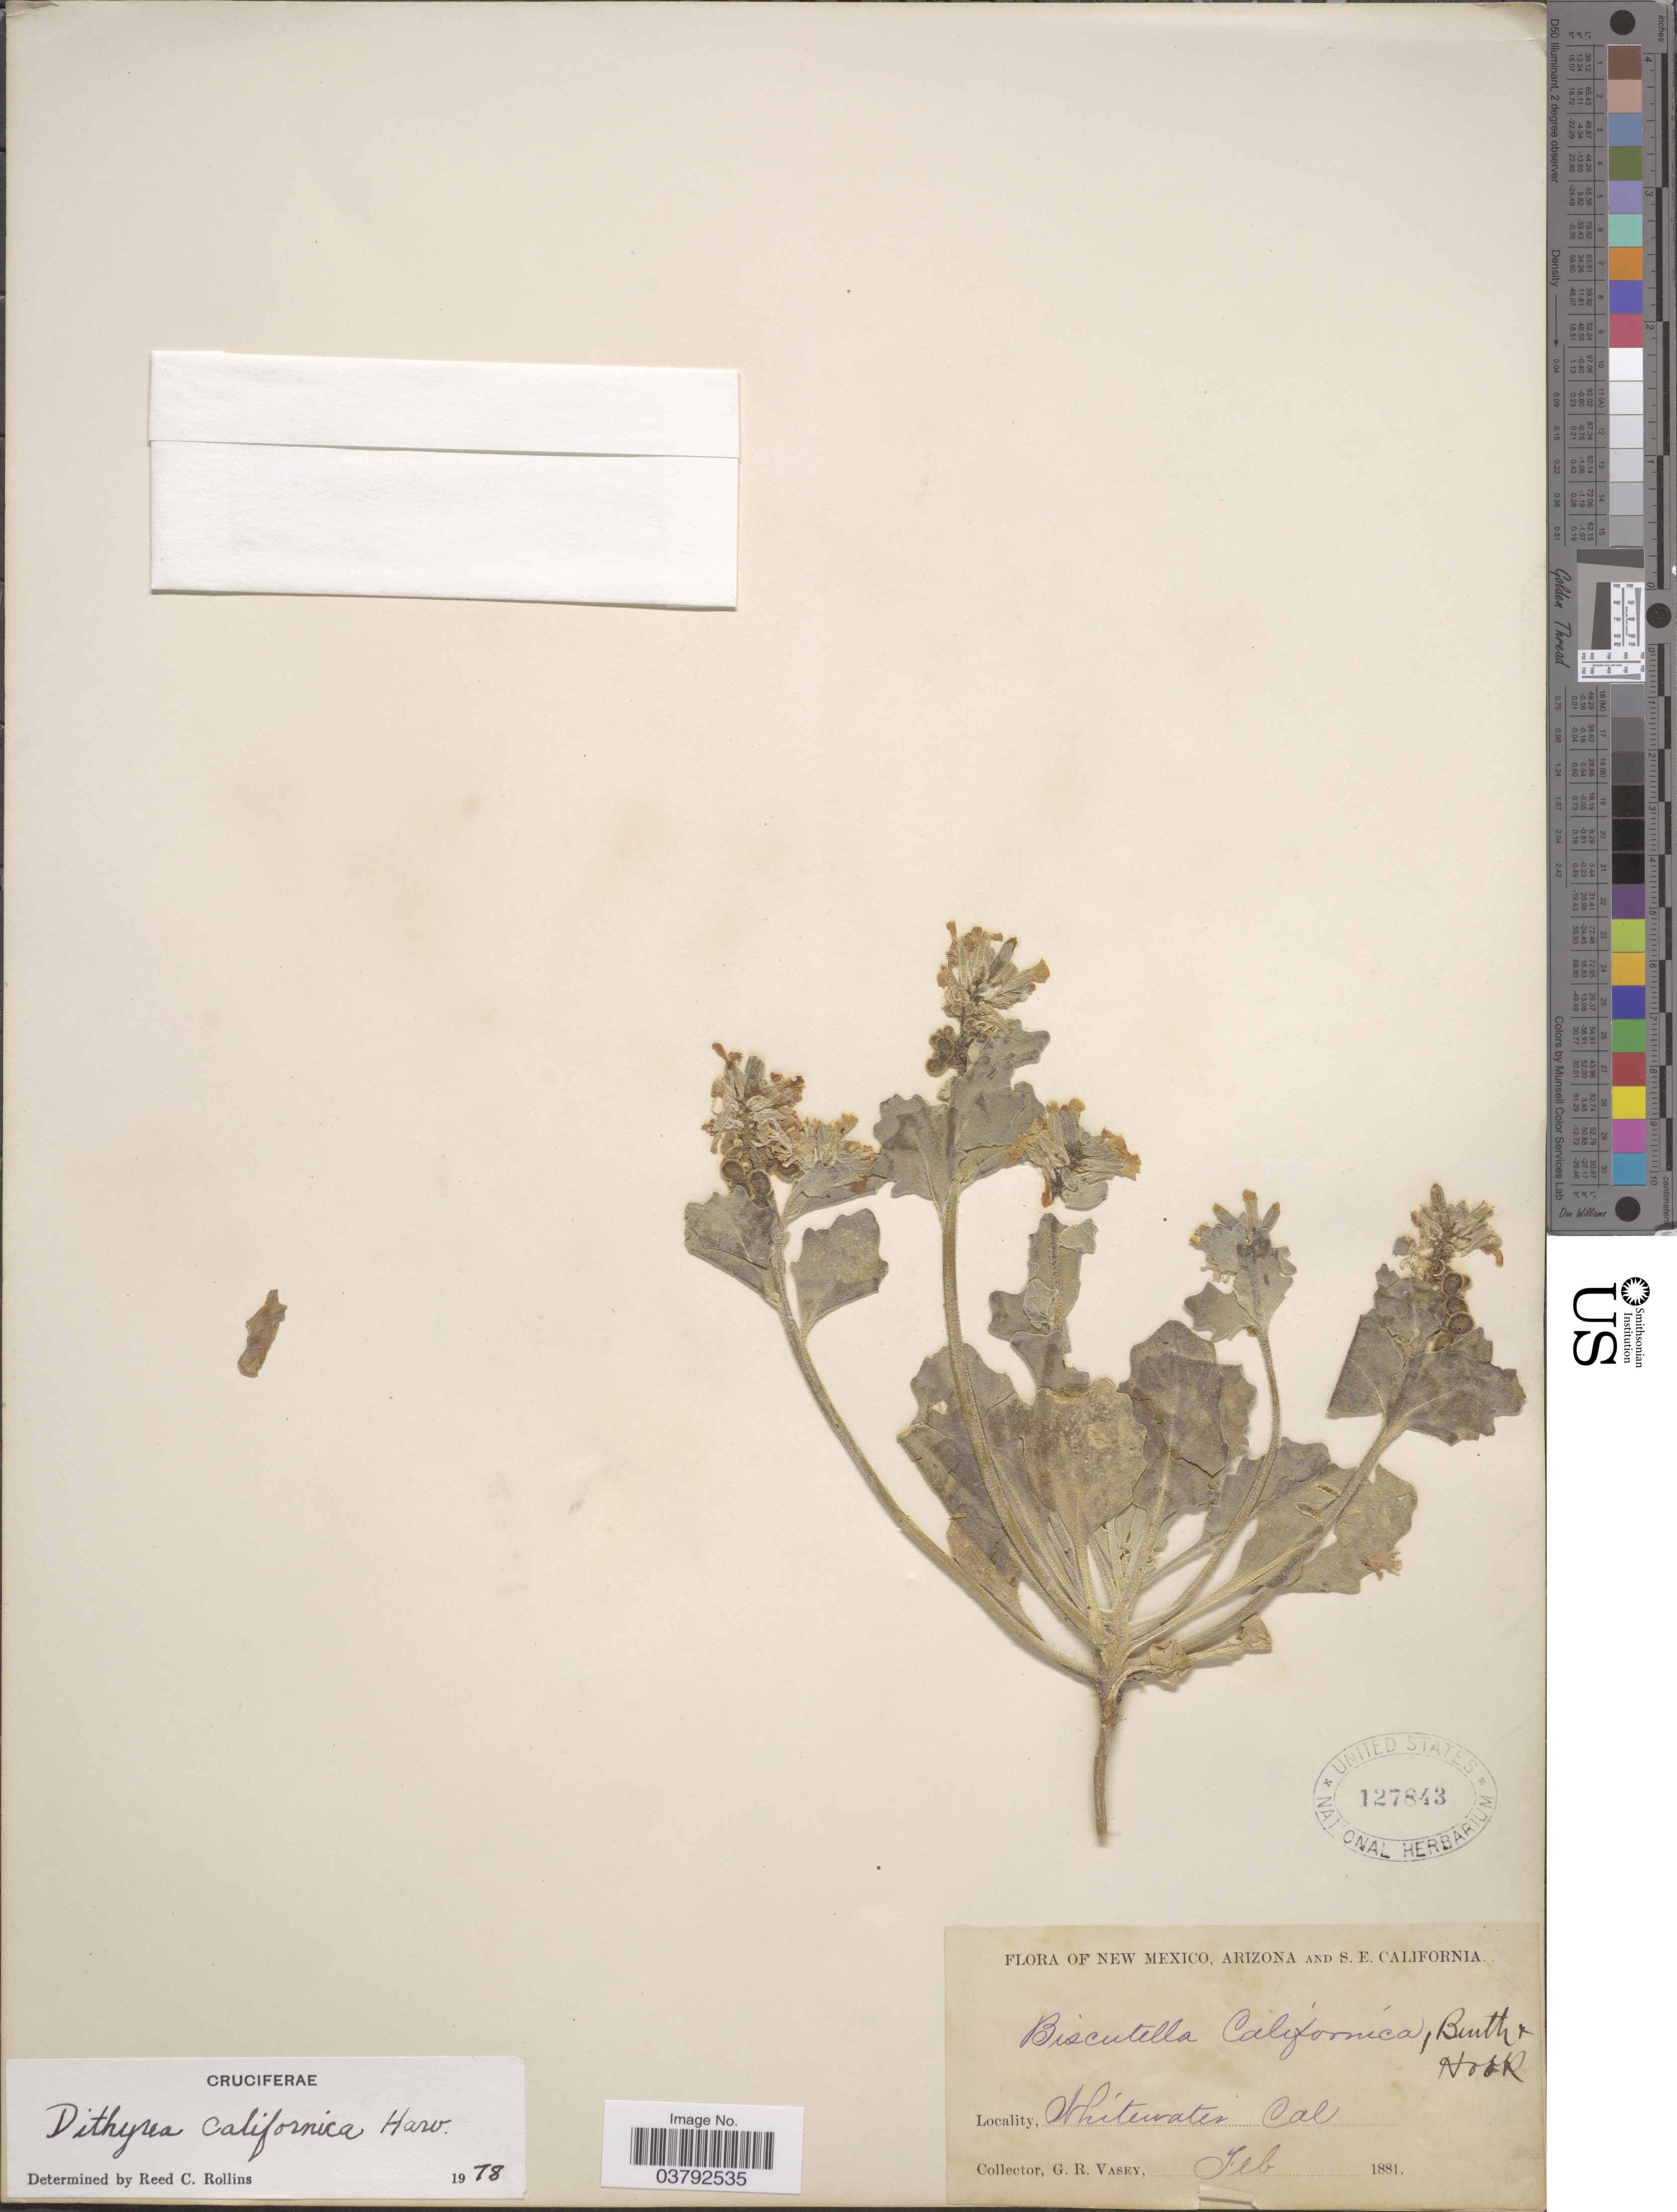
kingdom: Plantae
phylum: Tracheophyta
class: Magnoliopsida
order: Brassicales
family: Brassicaceae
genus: Dithyrea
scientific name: Dithyrea californica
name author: Harv.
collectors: G. R. Vasey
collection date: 1881-02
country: United States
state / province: California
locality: Whitewater.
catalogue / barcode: US 127843